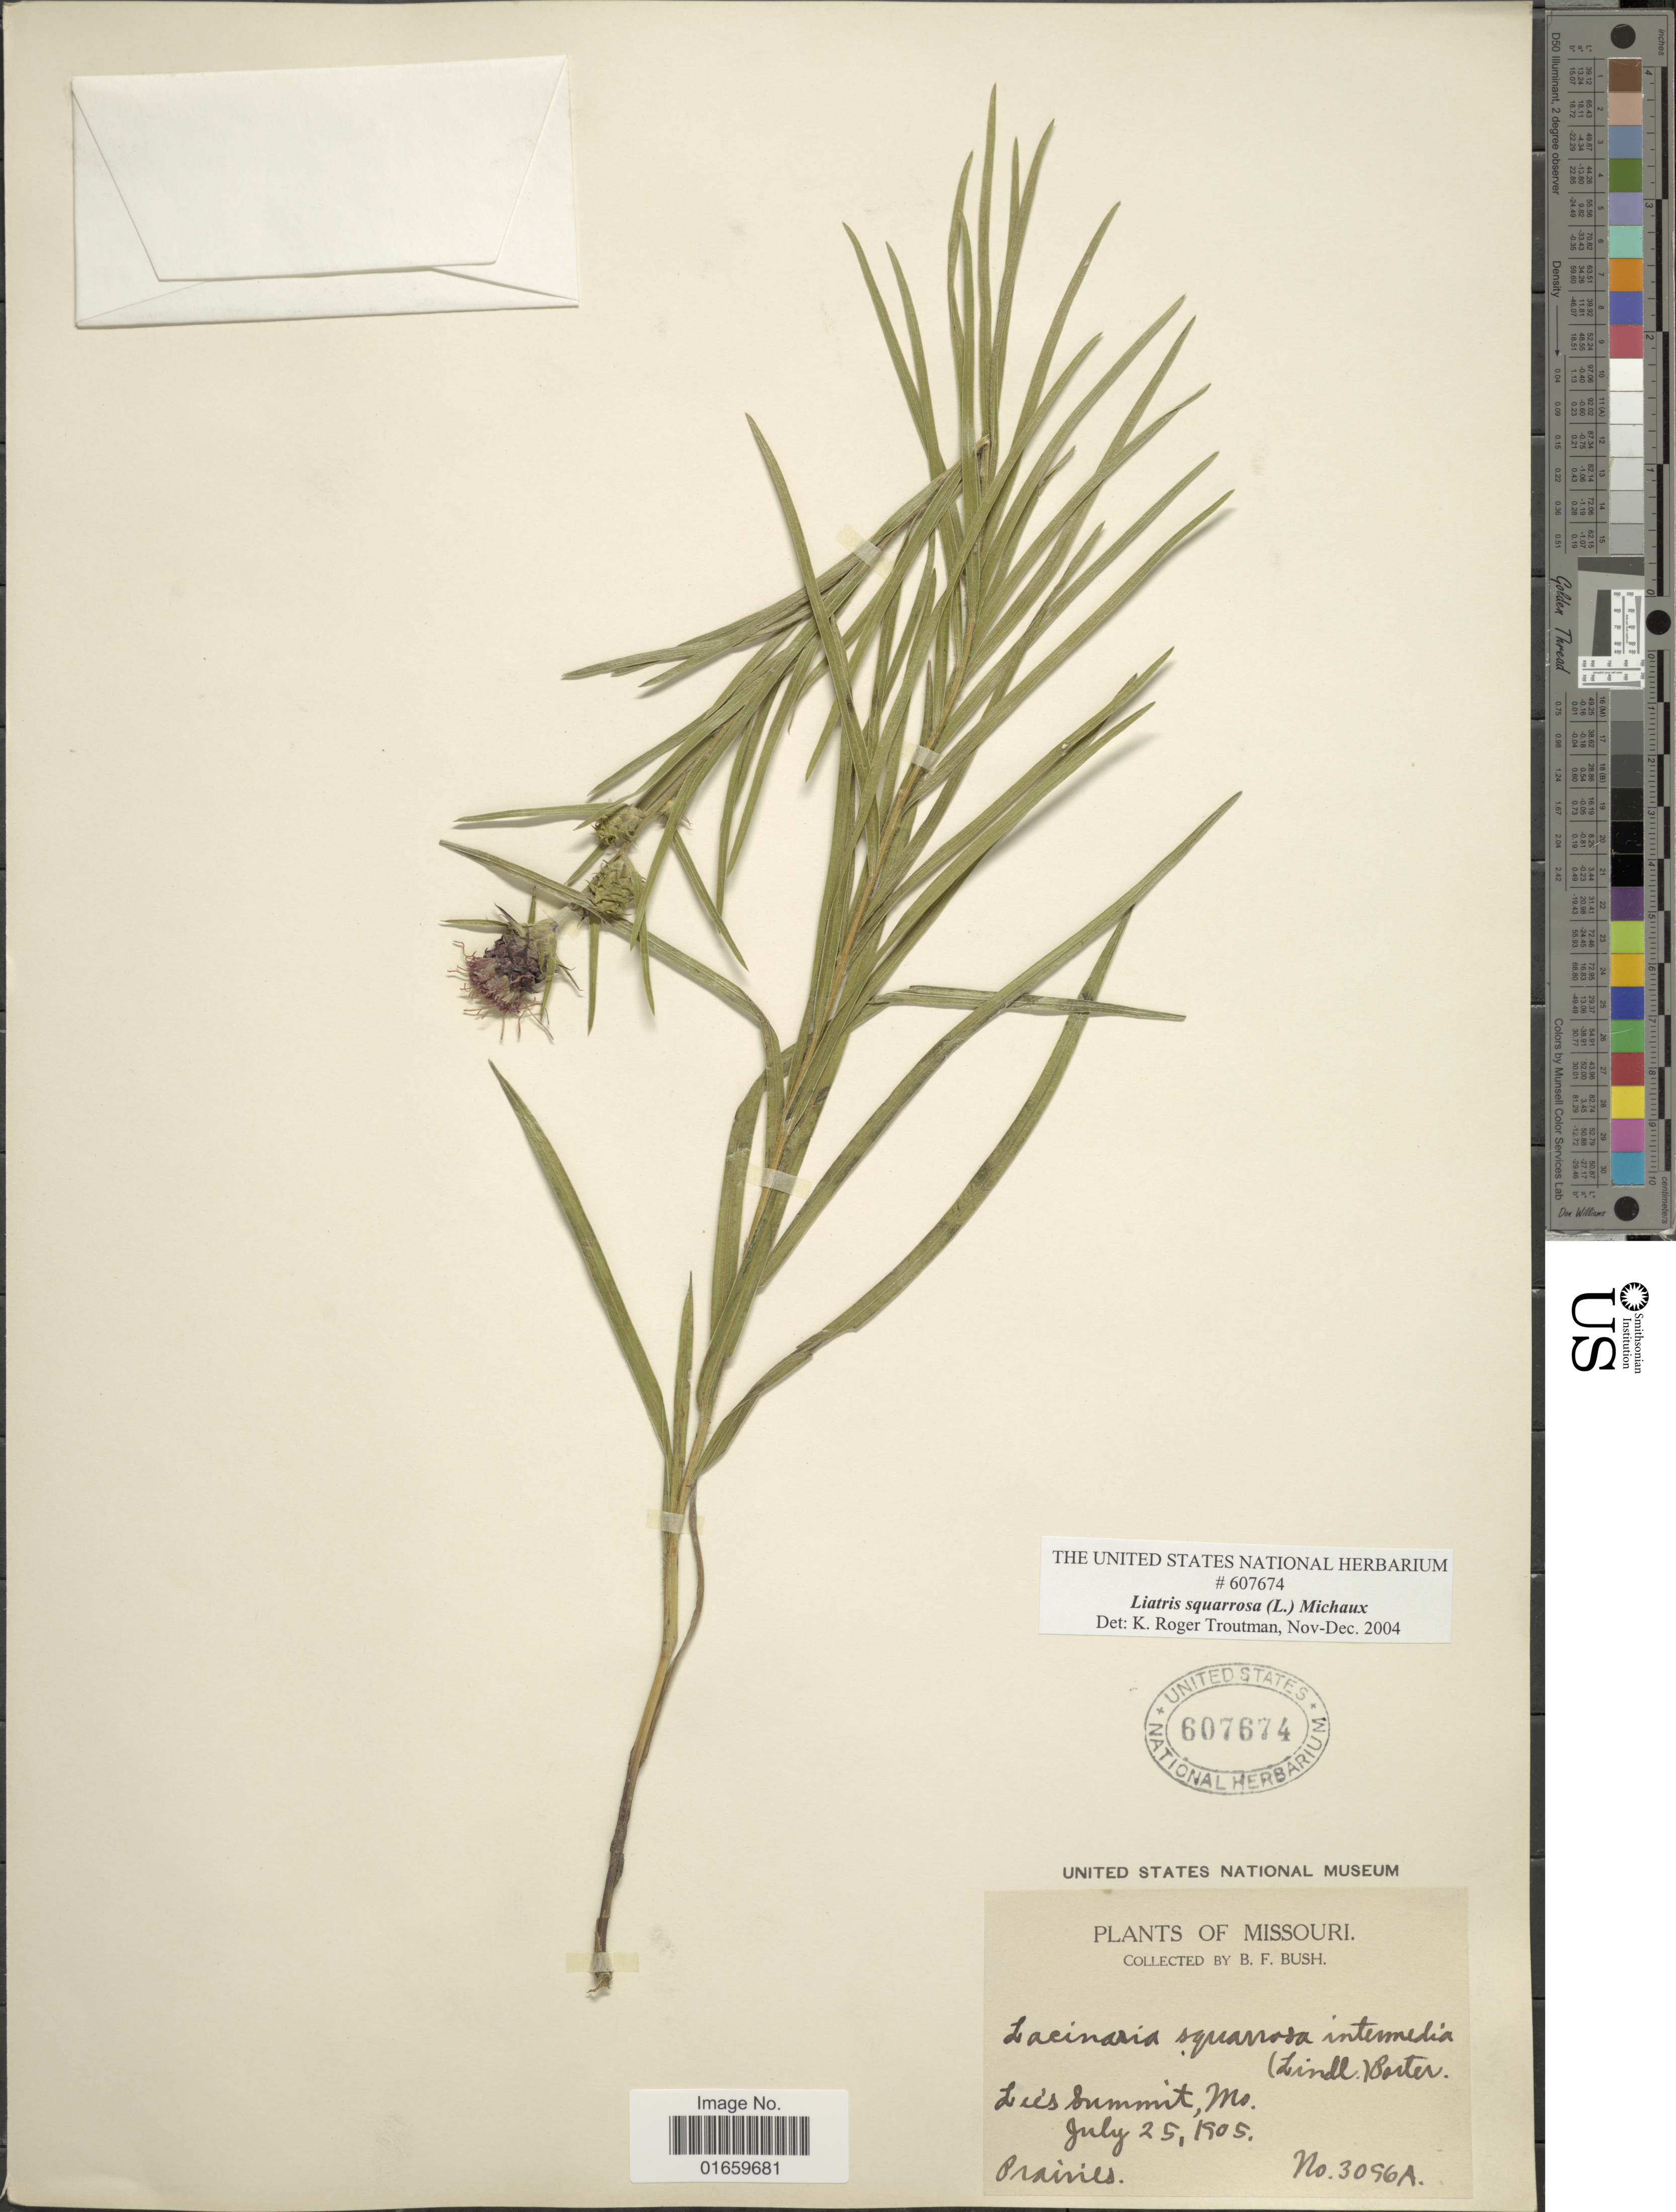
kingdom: Plantae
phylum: Tracheophyta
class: Magnoliopsida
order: Asterales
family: Asteraceae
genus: Liatris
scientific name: Liatris squarrosa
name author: (L.) Michx.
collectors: B. F. Bush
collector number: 3096A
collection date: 1905-07-25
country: United States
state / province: Missouri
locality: Lee's summit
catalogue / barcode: US 607674